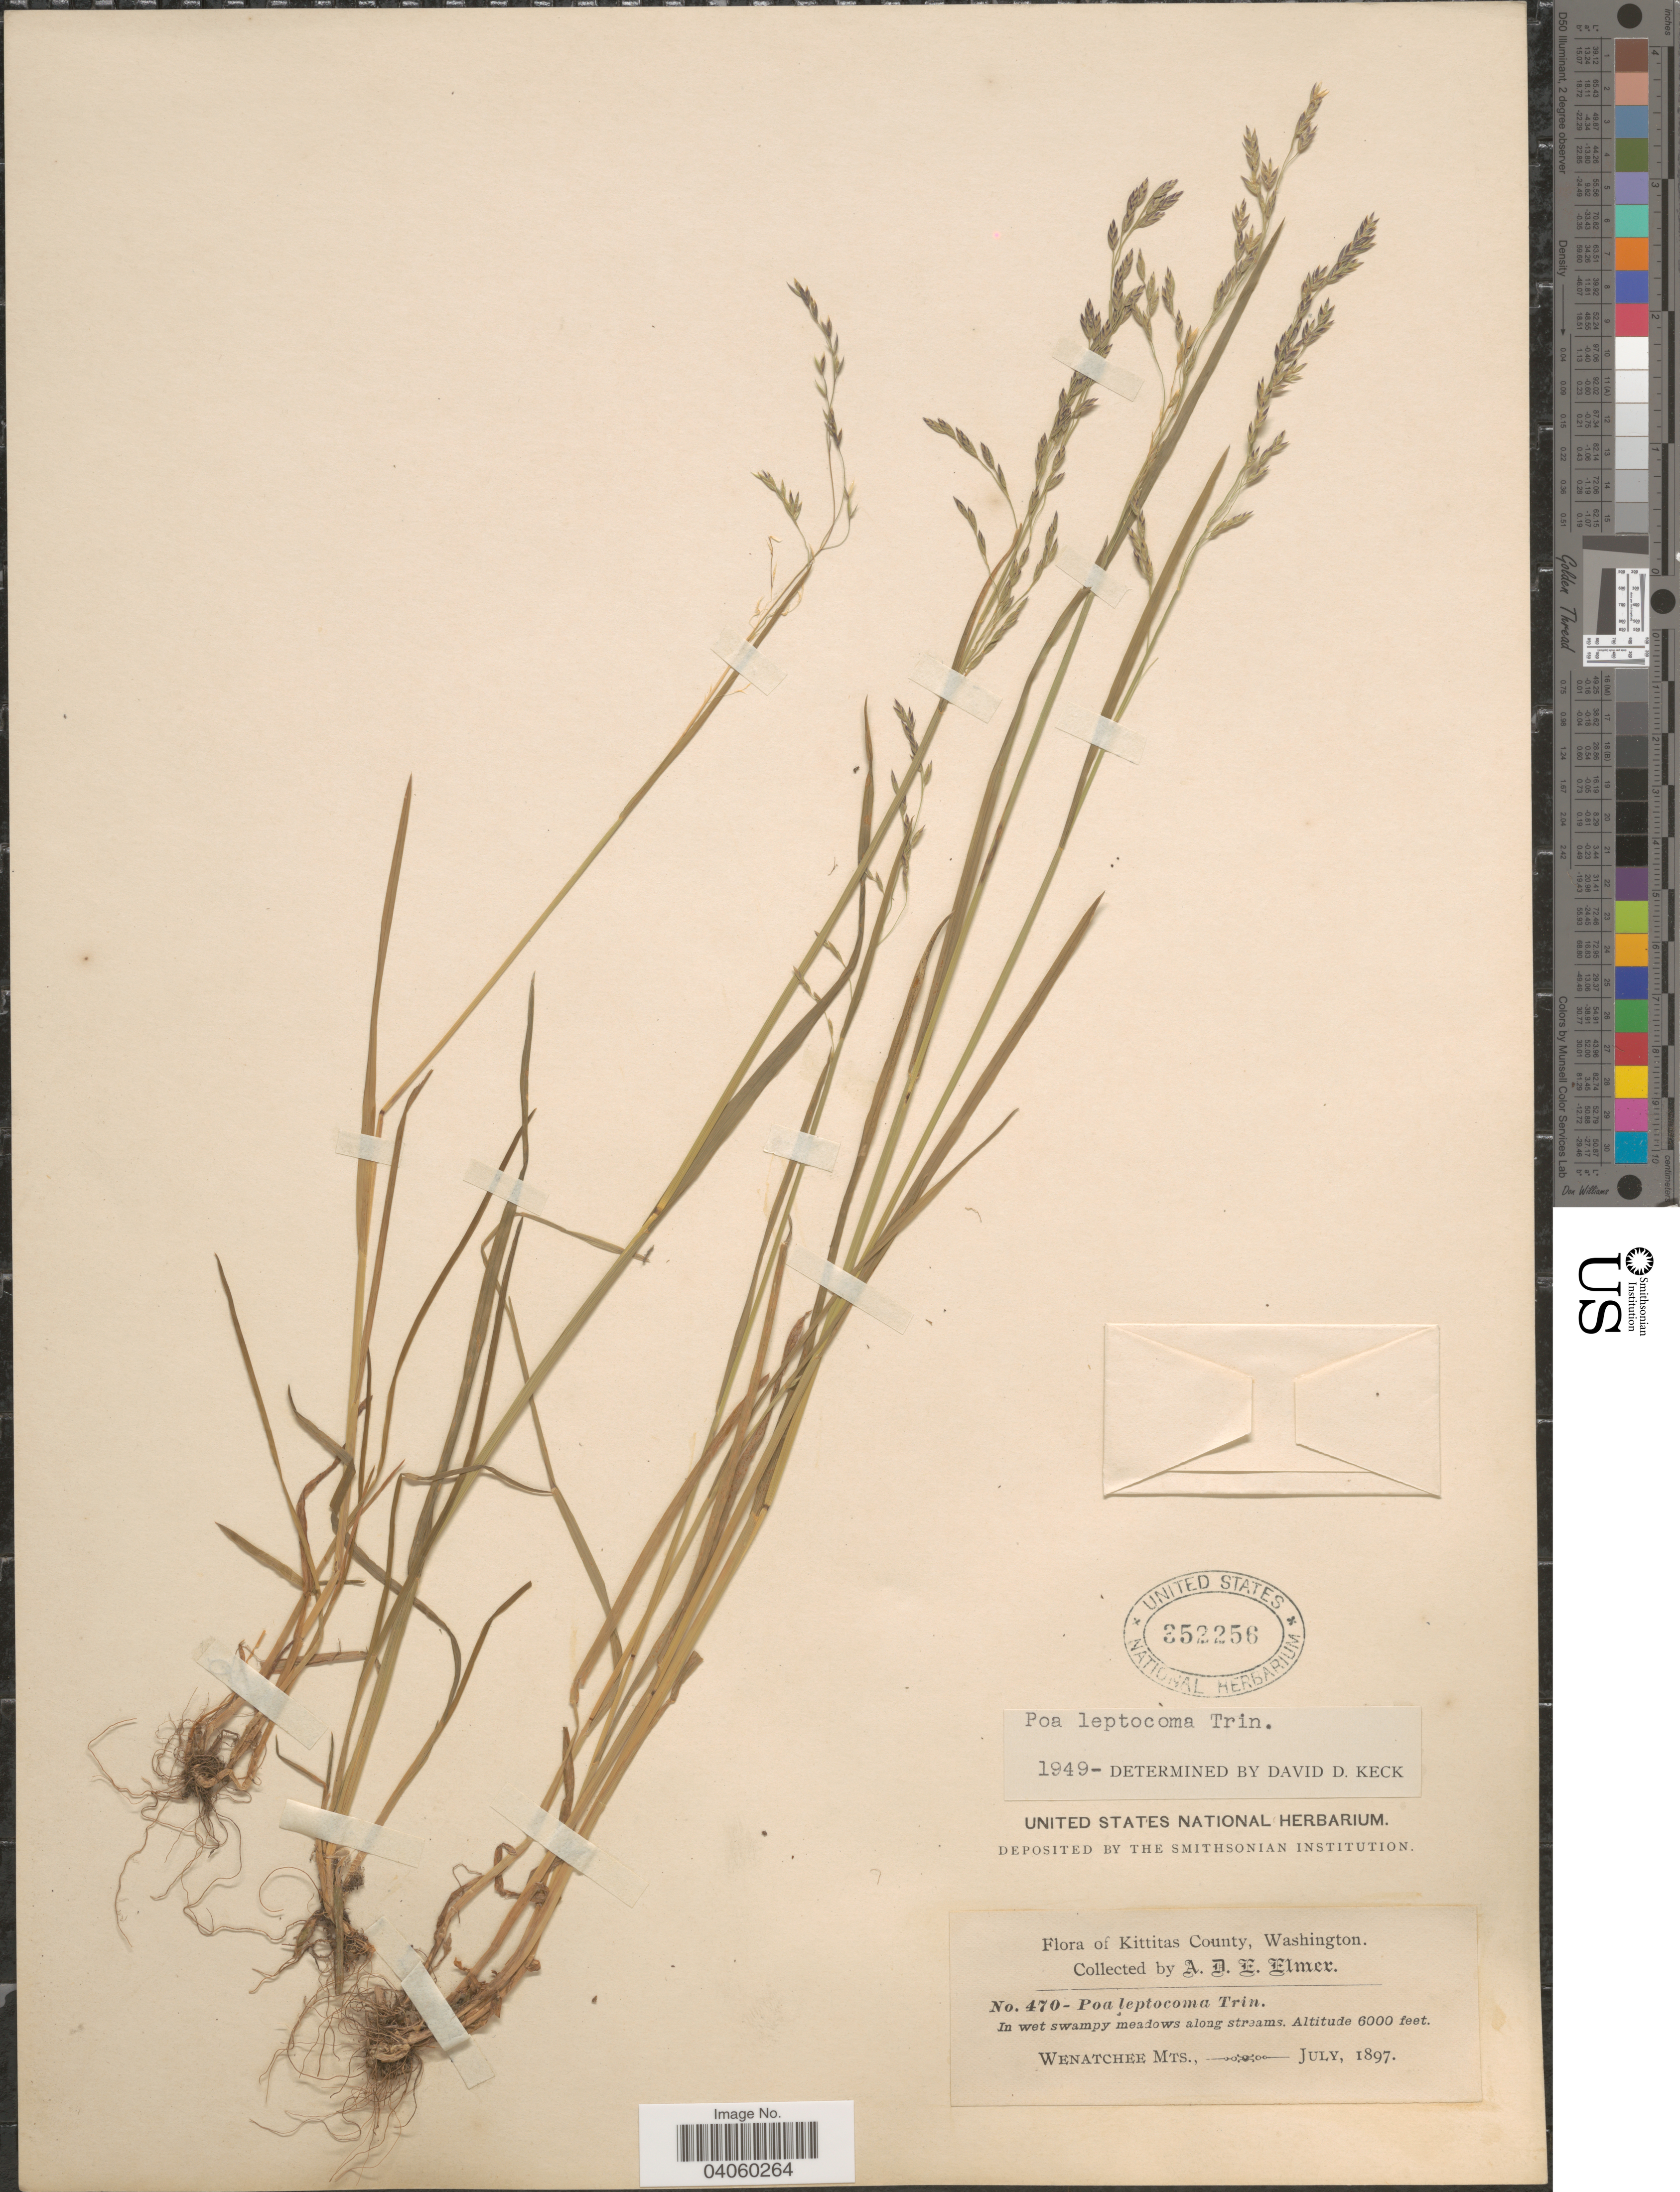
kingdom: Plantae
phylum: Tracheophyta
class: Liliopsida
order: Poales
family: Poaceae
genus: Poa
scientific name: Poa leptocoma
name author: Trin.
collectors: A. D. E. Elmer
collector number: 470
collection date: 1897-07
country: United States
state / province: Washington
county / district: Kittitas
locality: Kittitas County. Wenatchee Mts.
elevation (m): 1829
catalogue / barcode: US 352256